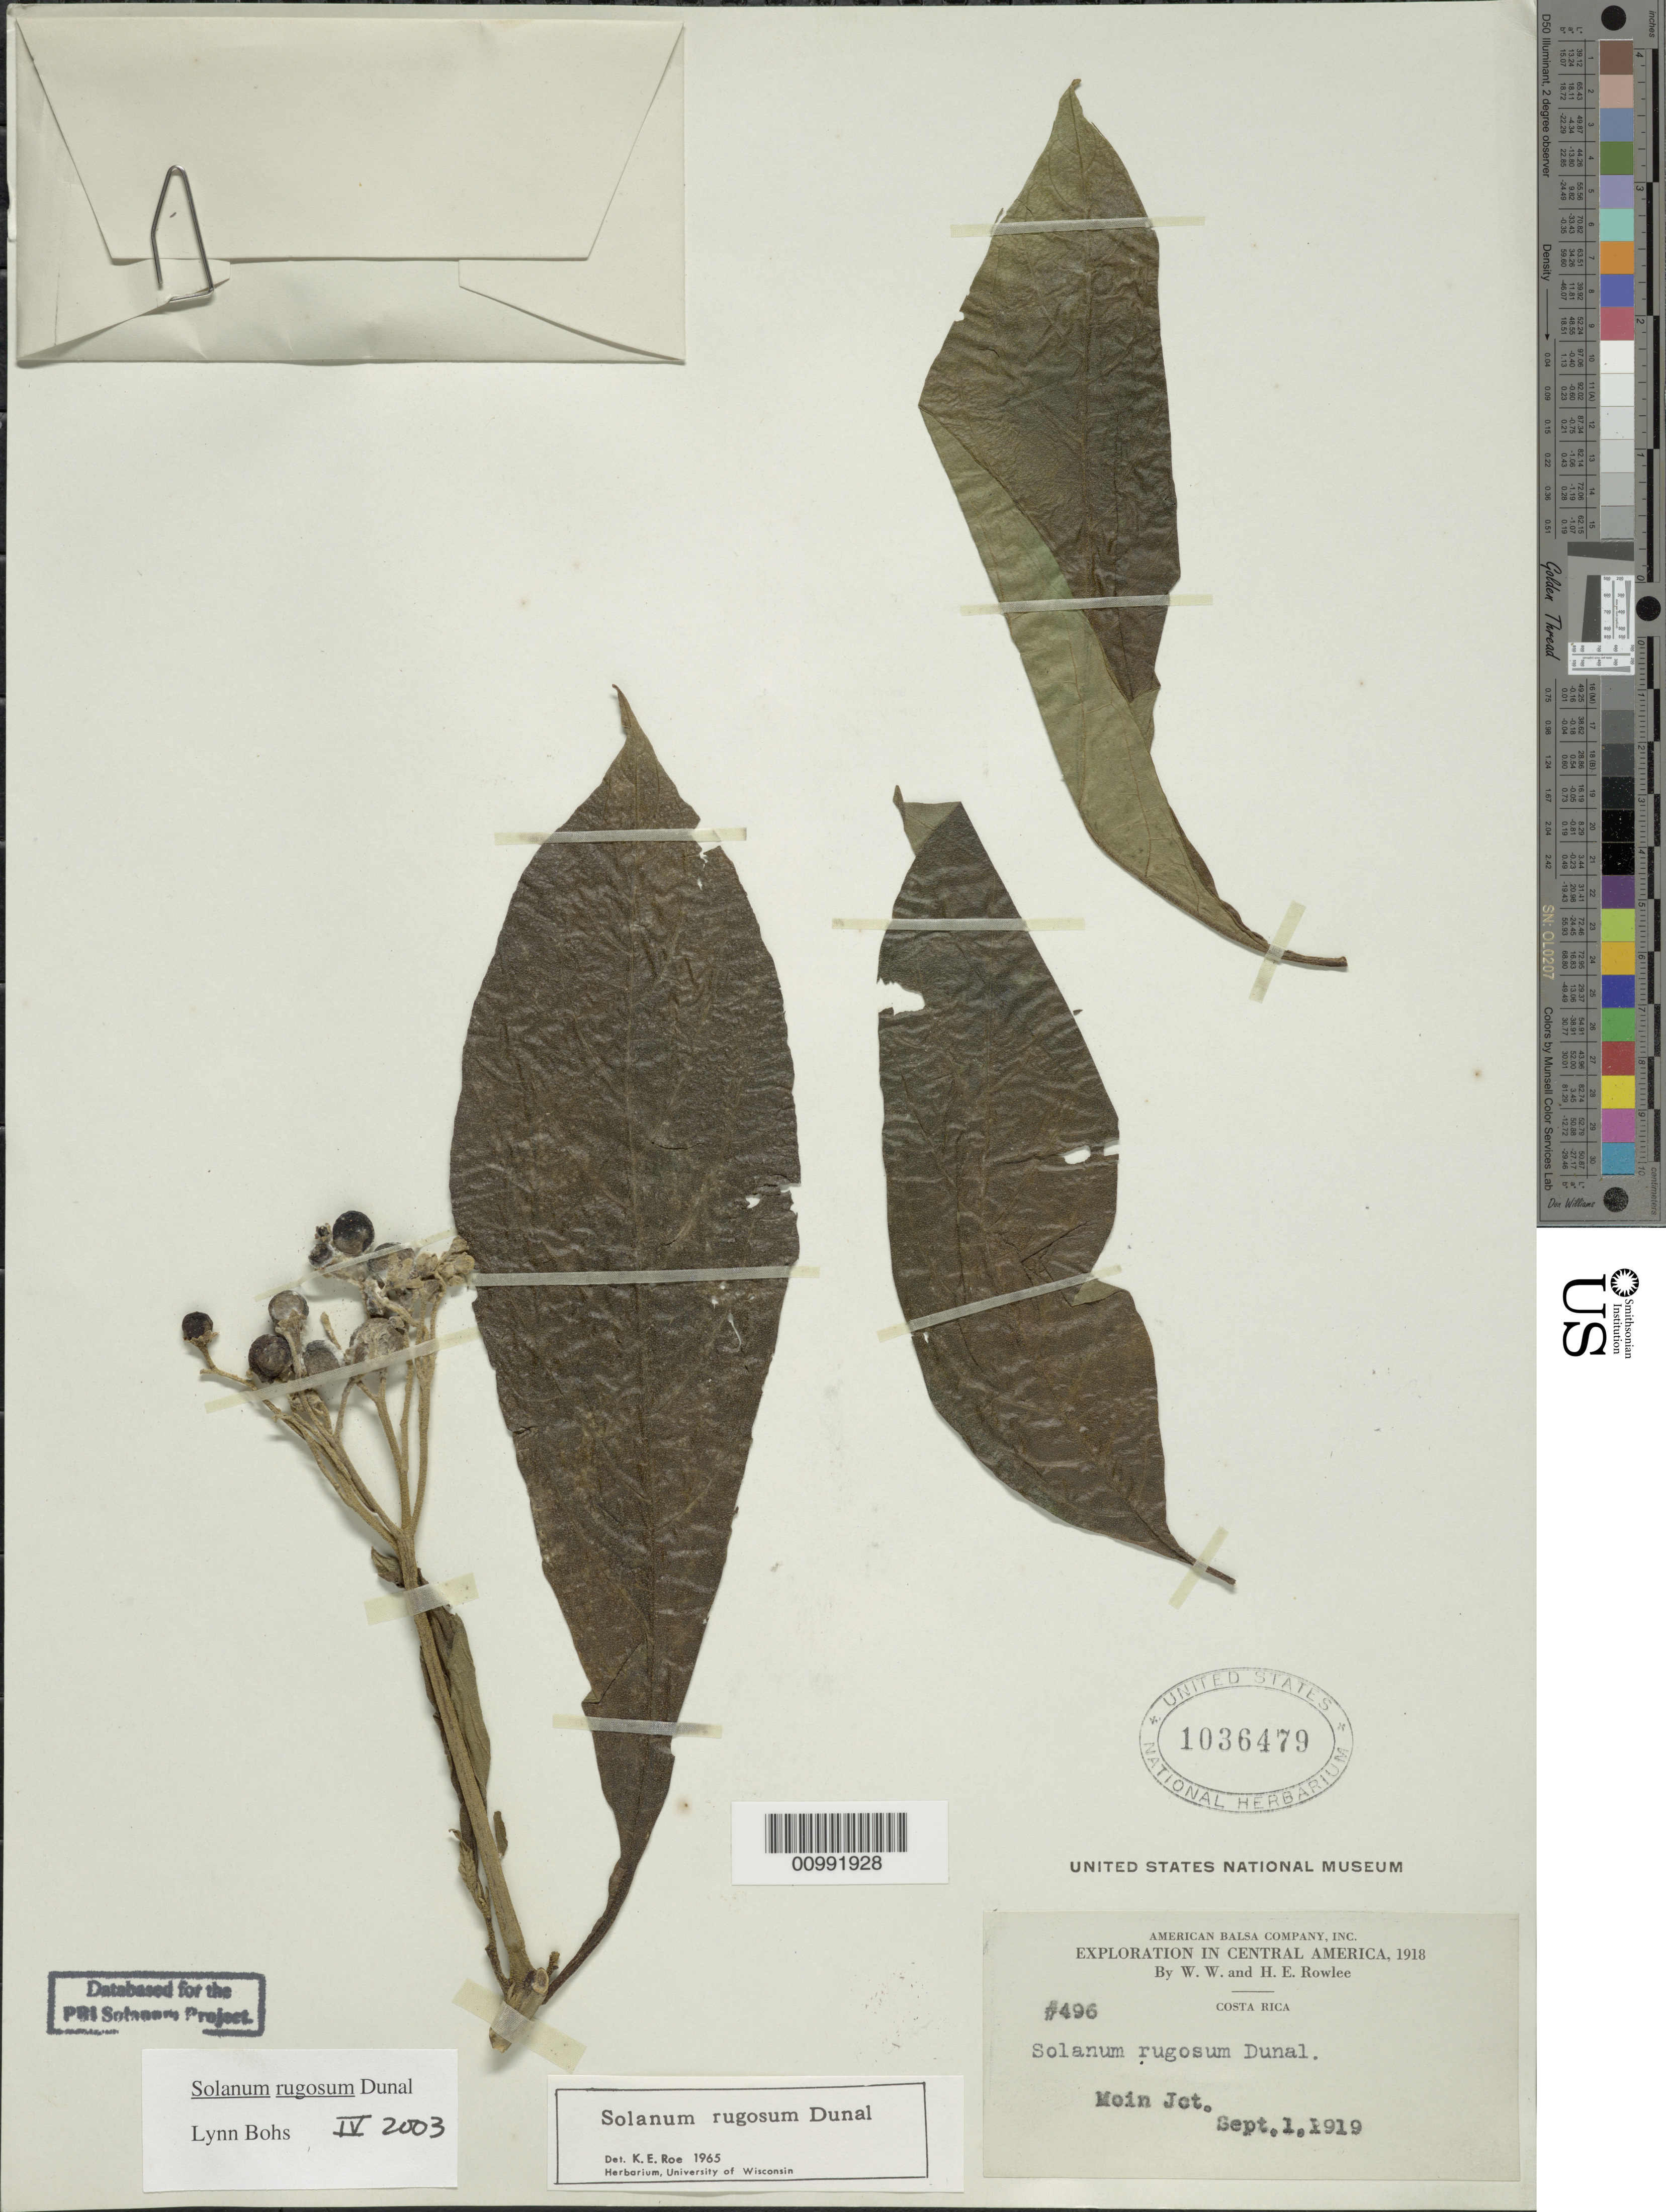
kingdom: Plantae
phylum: Tracheophyta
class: Magnoliopsida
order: Solanales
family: Solanaceae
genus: Solanum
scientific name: Solanum rugosum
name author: Dunal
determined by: Bohs, L. A.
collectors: W. W. Rowlee & H. E. Rowlee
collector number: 496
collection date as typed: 1 Sep 1919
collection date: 1919-09-01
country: Costa Rica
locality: Moin Jct.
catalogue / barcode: US 1036479